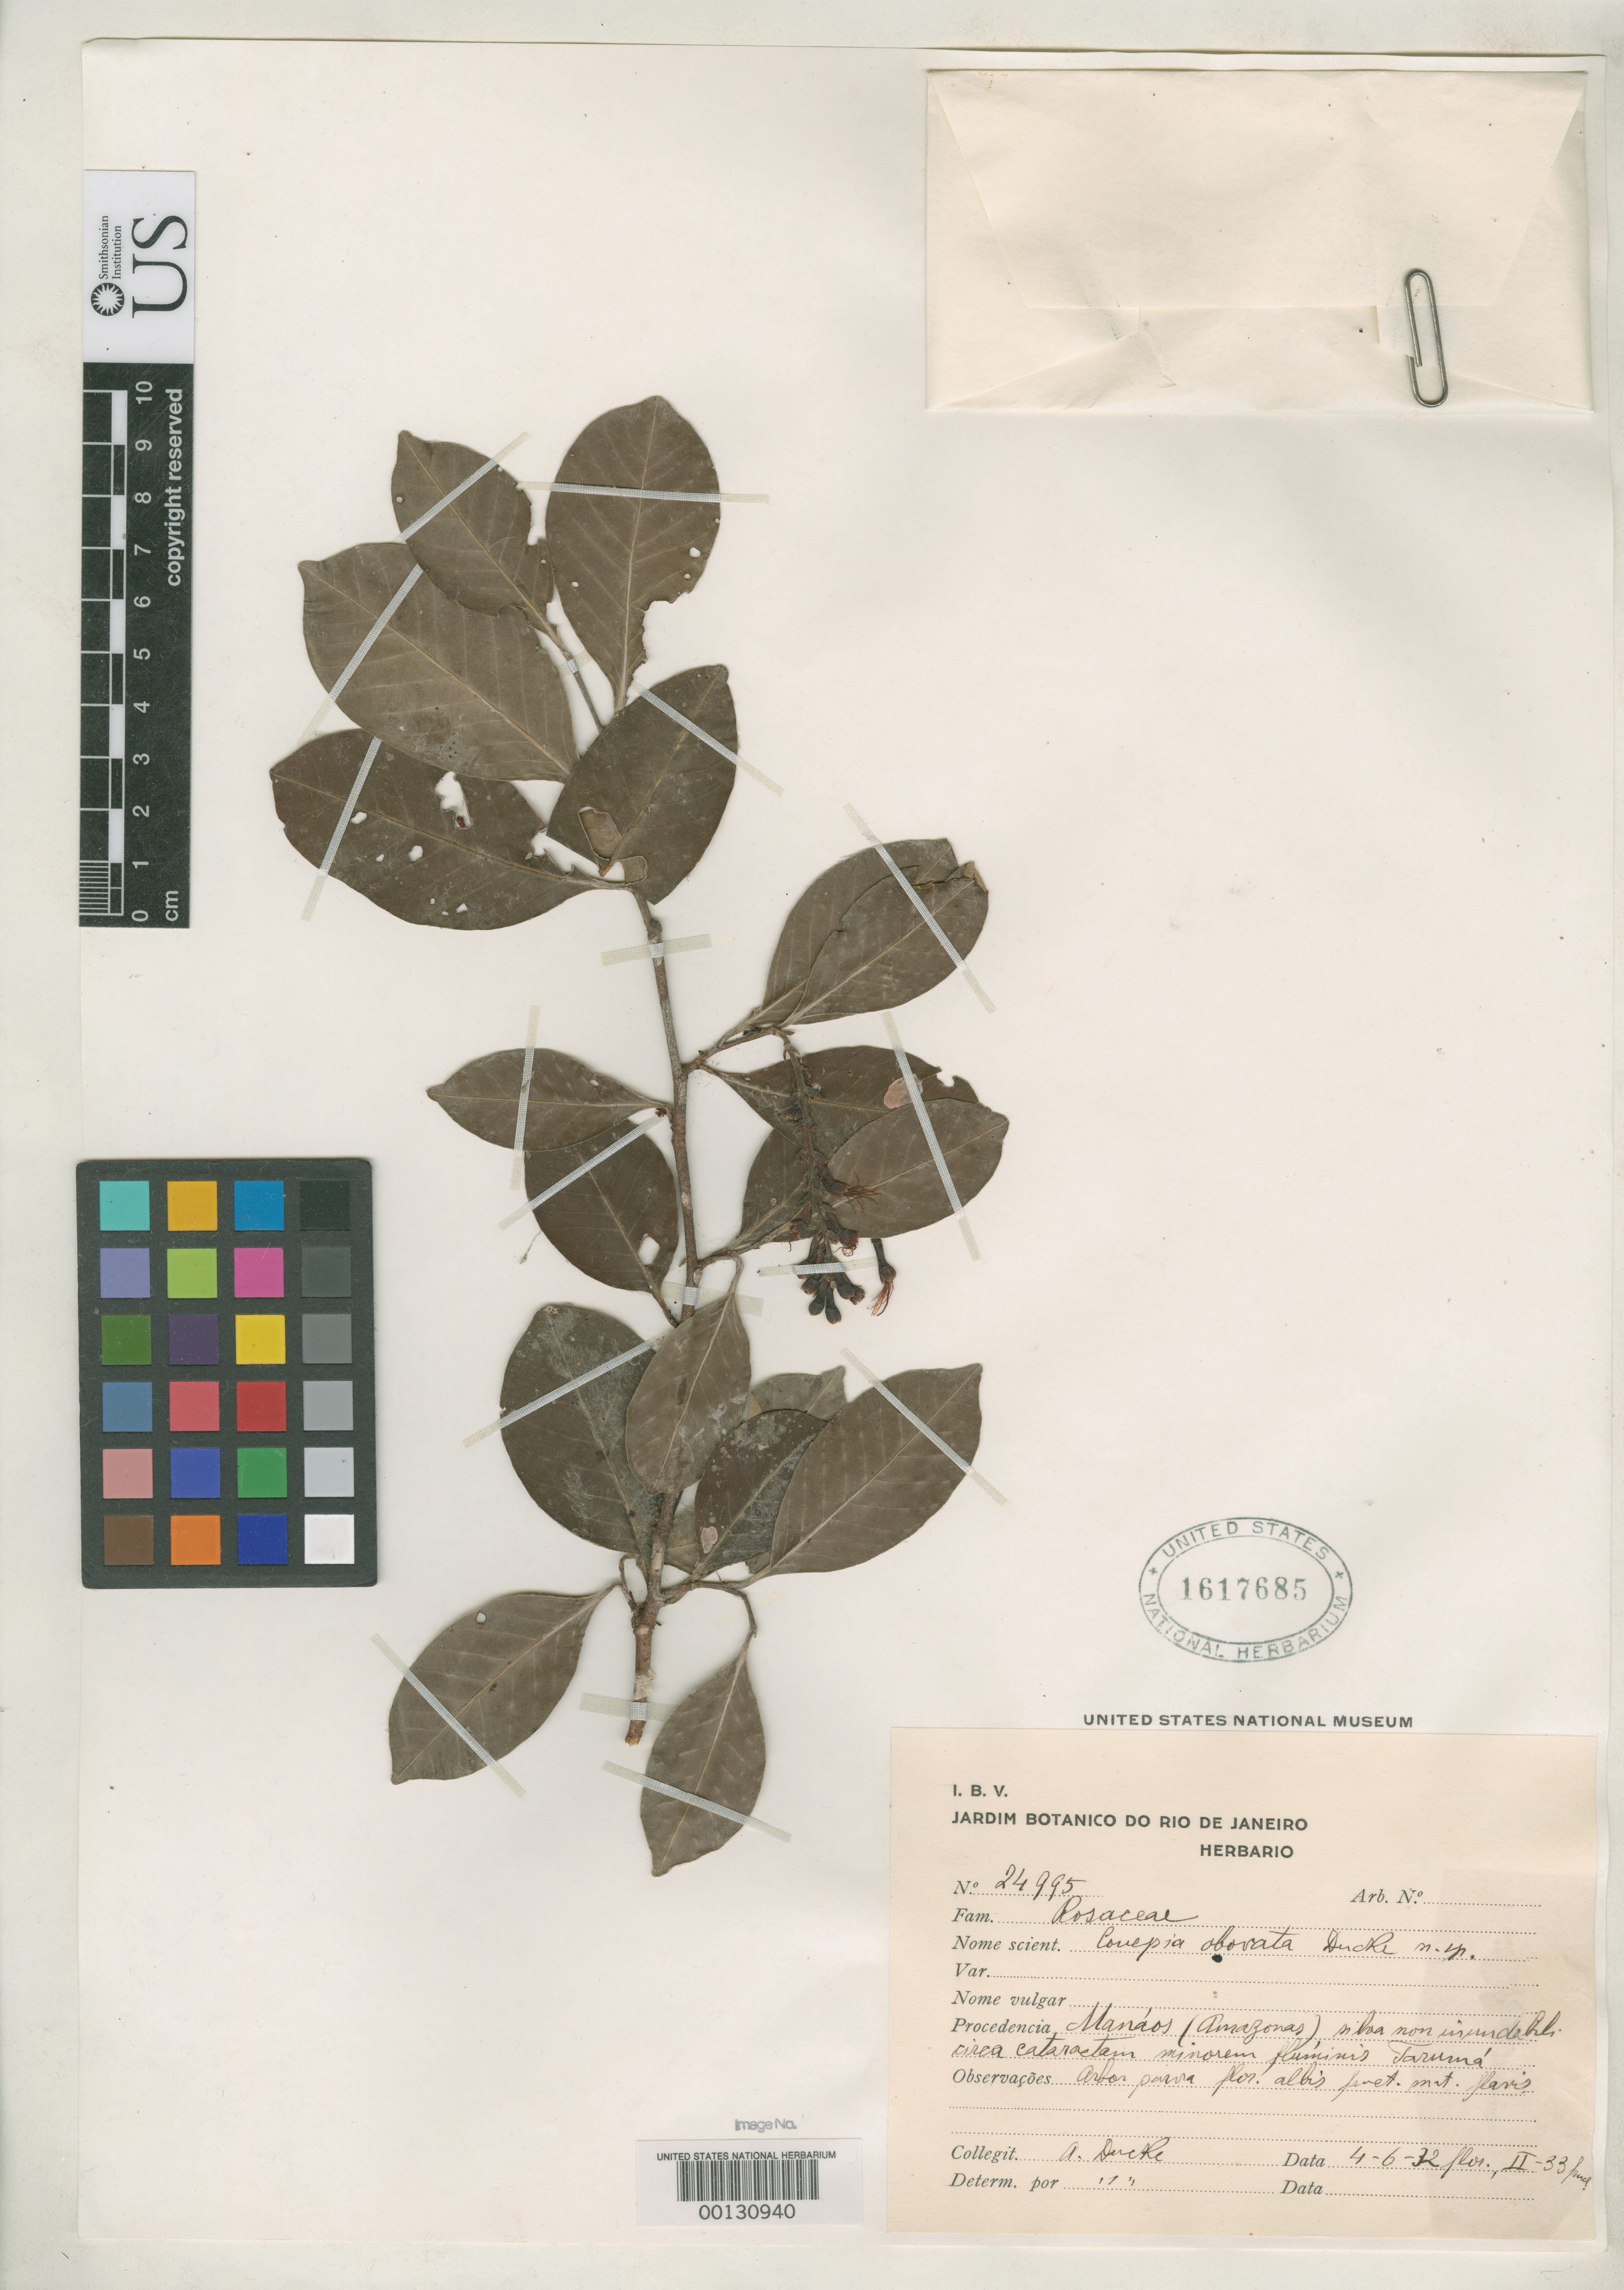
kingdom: Plantae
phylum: Tracheophyta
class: Magnoliopsida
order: Malpighiales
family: Chrysobalanaceae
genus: Couepia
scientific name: Couepia obovata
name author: Ducke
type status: Isotype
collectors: A. Ducke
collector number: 24995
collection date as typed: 04 Jun 1932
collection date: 1932-06-04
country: Brazil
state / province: Amazonas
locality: Manaos.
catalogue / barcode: US 1617685